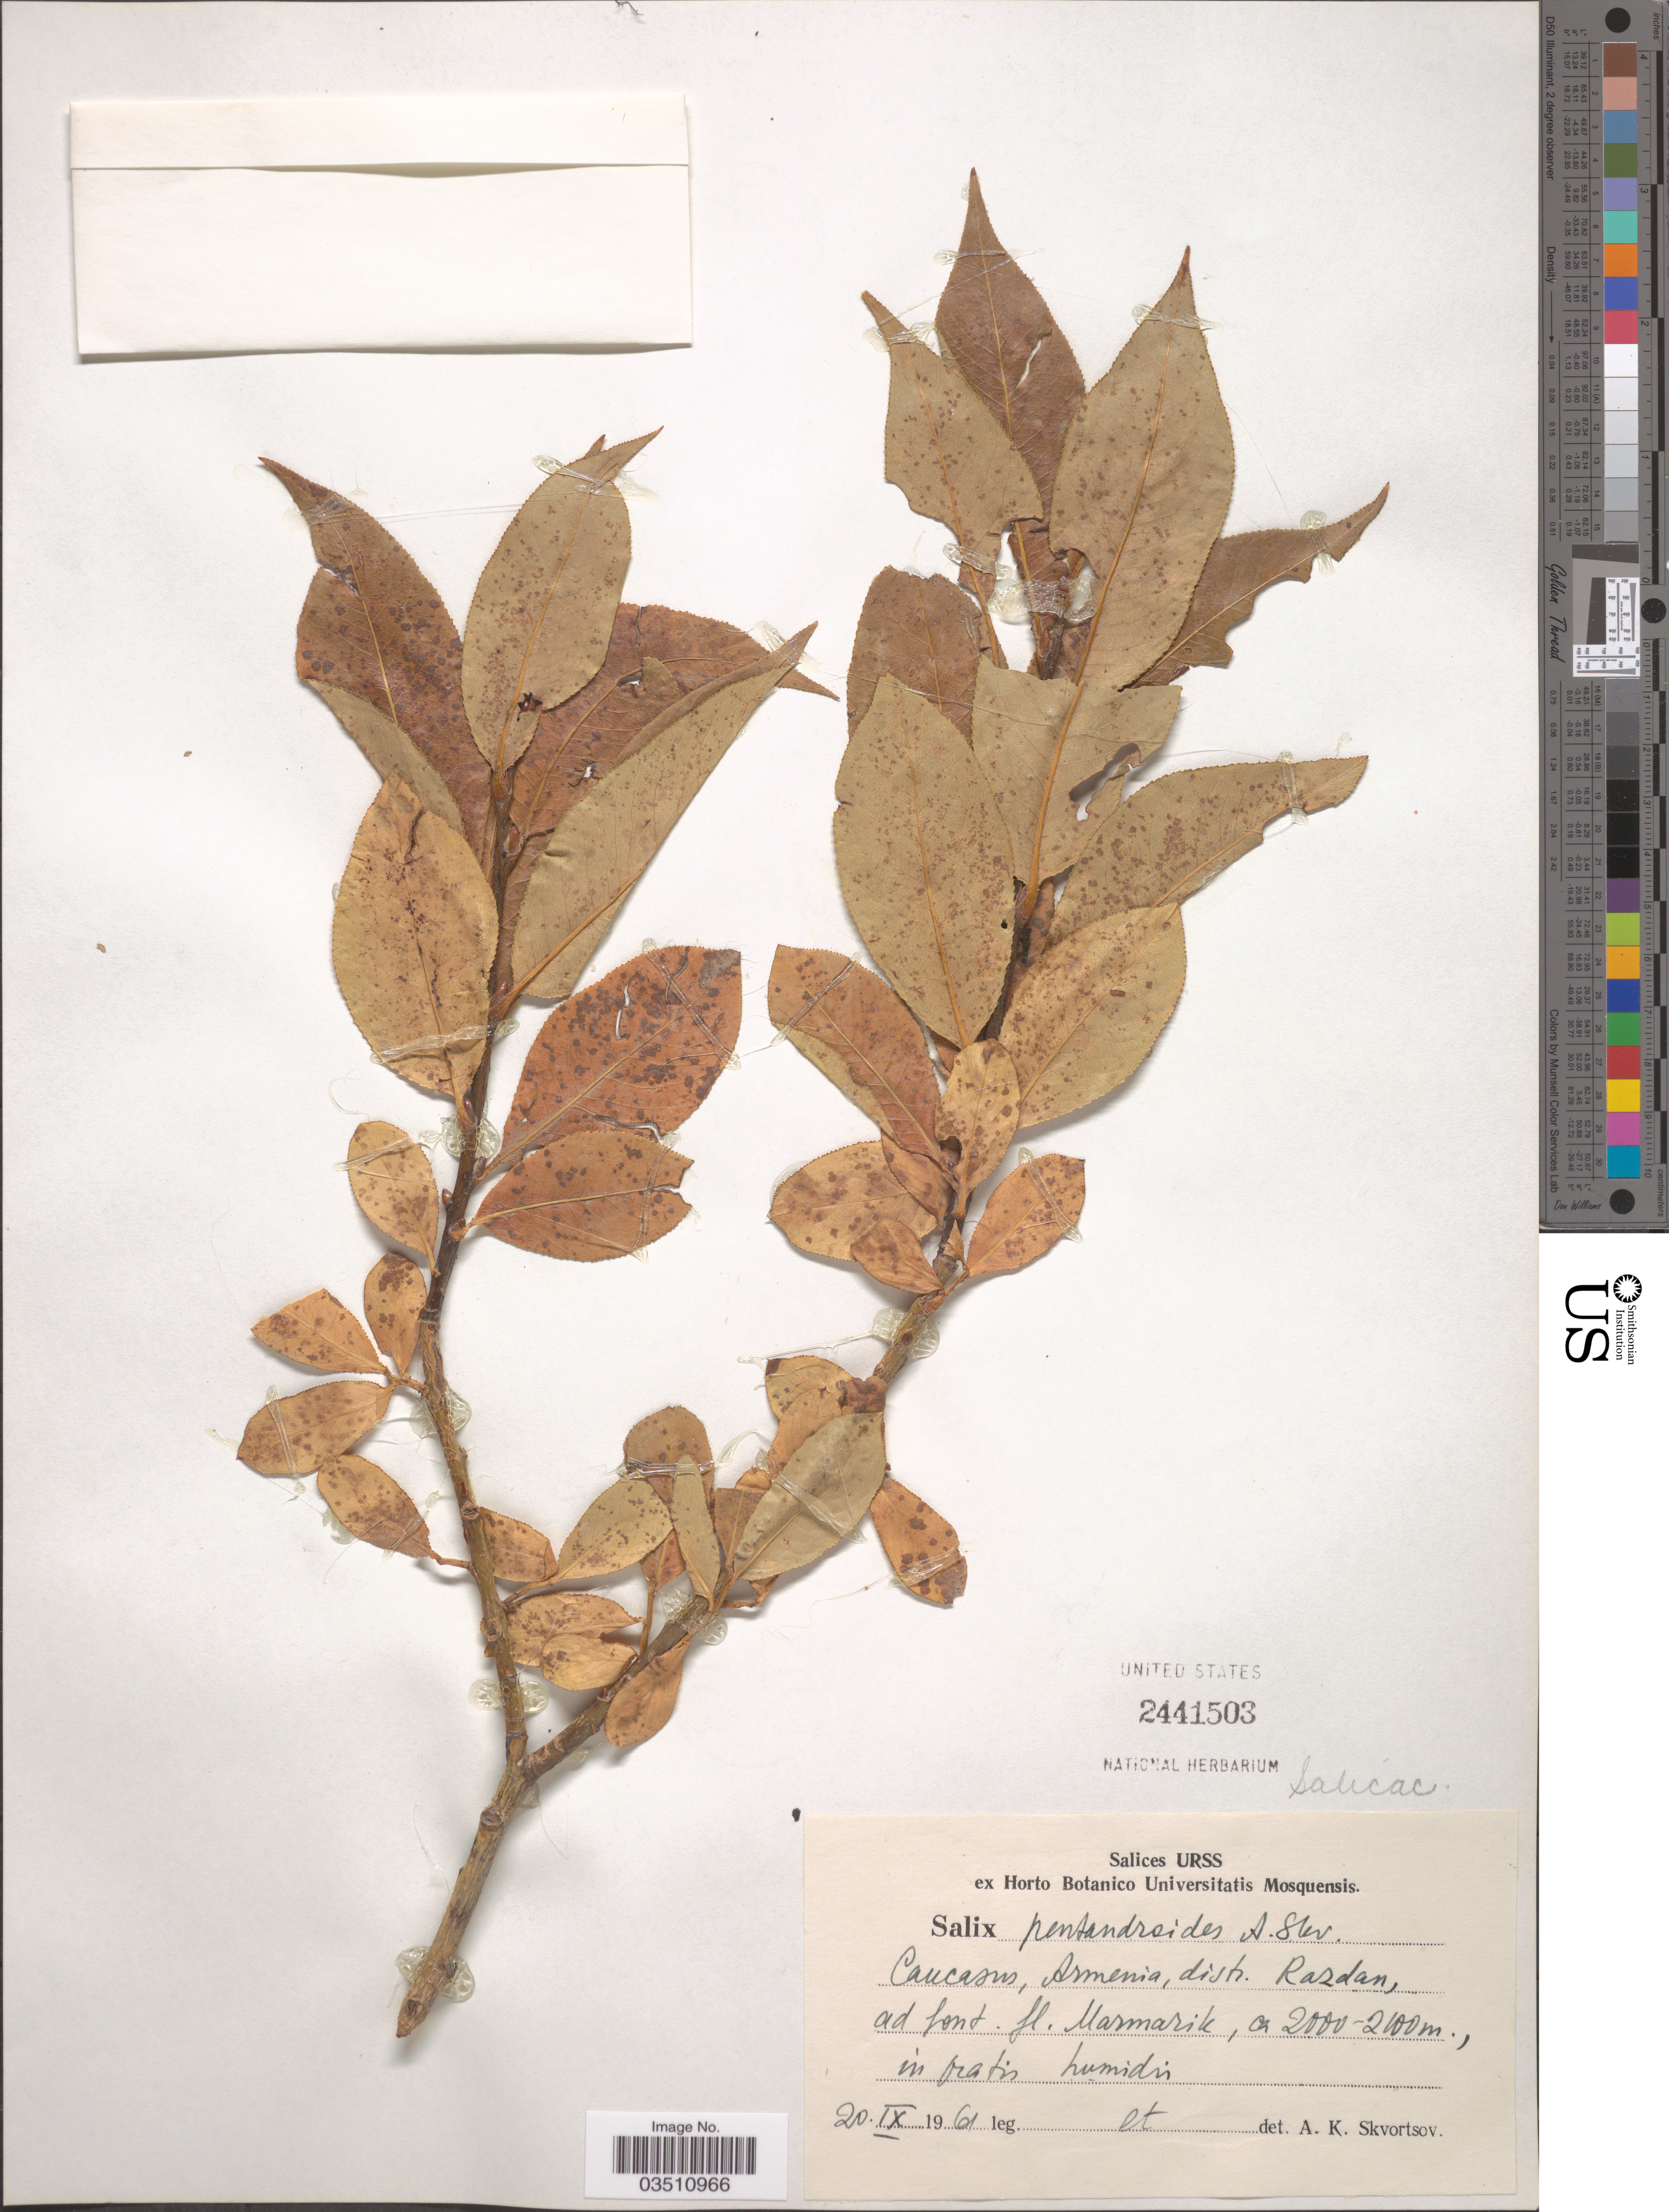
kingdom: Plantae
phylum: Tracheophyta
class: Magnoliopsida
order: Malpighiales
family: Salicaceae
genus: Salix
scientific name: Salix pentandroides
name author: A.K. Skvortsov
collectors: A. K. Skvortsov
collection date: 1961-09-20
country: Armenia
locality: Caucasus, Armenia, distr., Razdan, ad font. fl. Marmarik.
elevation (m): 2000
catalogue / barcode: US 2441503